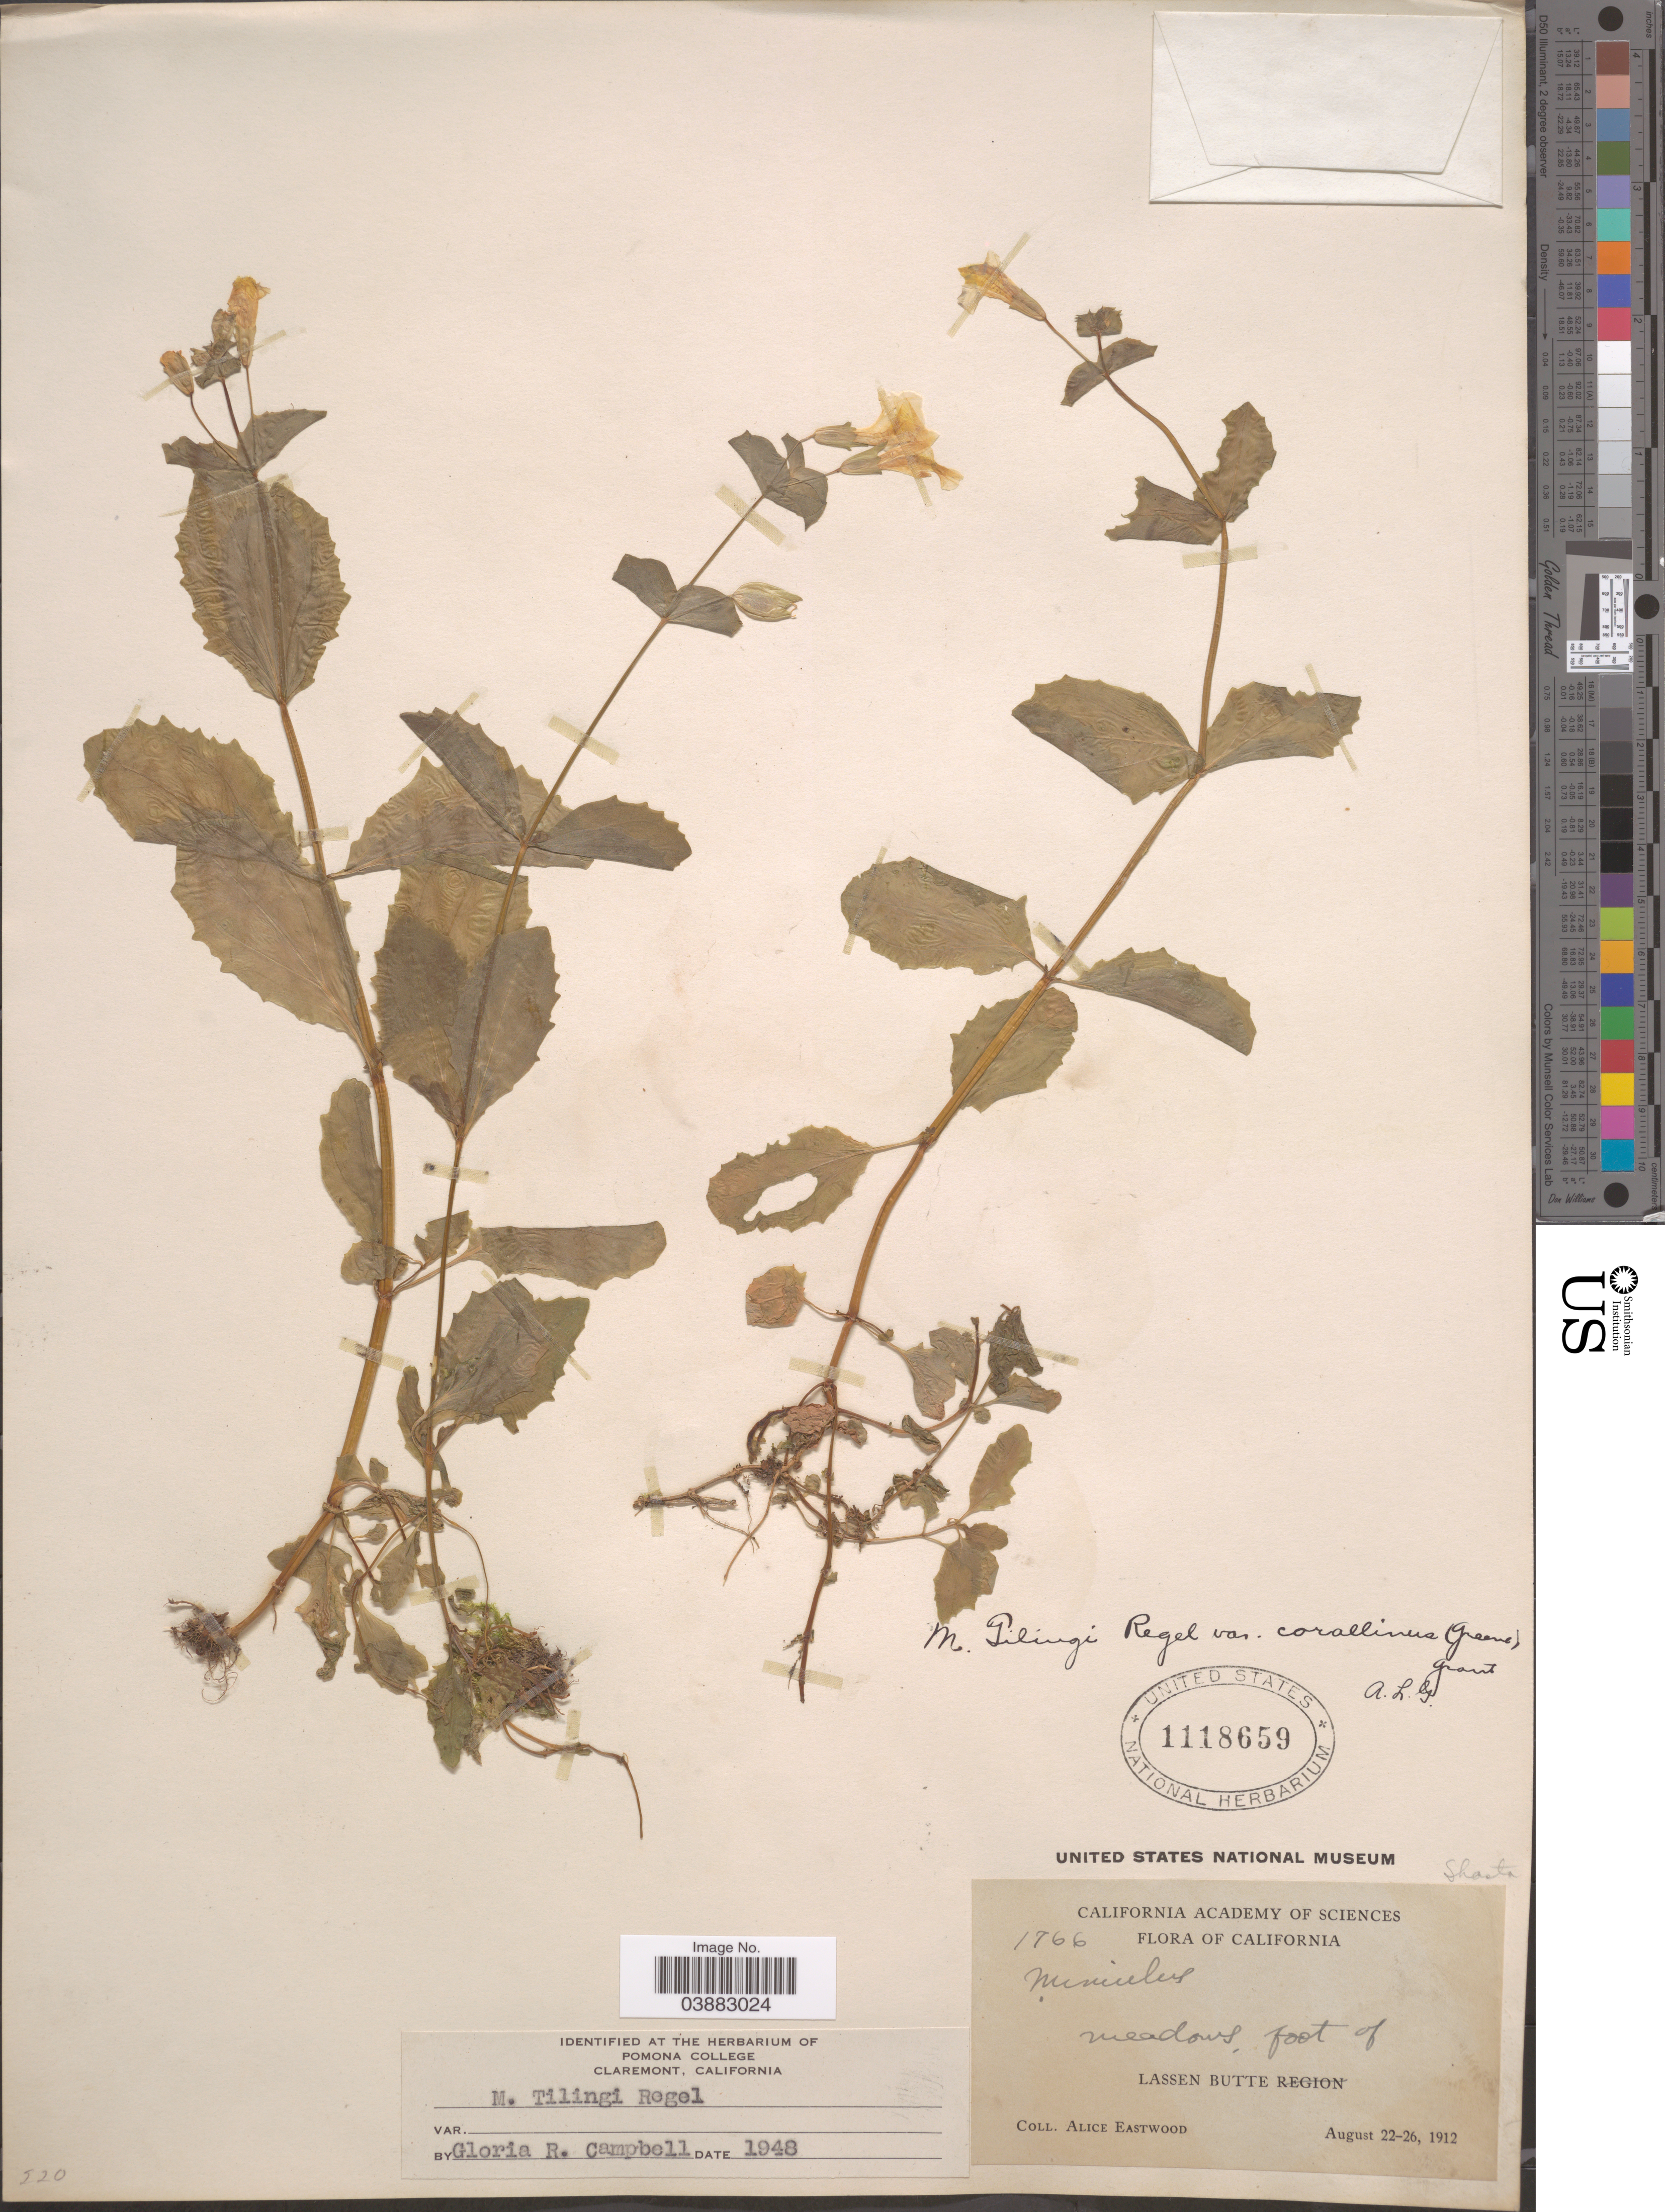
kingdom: Plantae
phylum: Tracheophyta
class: Magnoliopsida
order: Lamiales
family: Phrymaceae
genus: Mimulus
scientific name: Mimulus tilingii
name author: Regel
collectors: A. Eastwood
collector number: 1766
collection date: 1912-08-22/1912-08-26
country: United States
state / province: California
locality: Lassen Butte.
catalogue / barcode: US 1118659